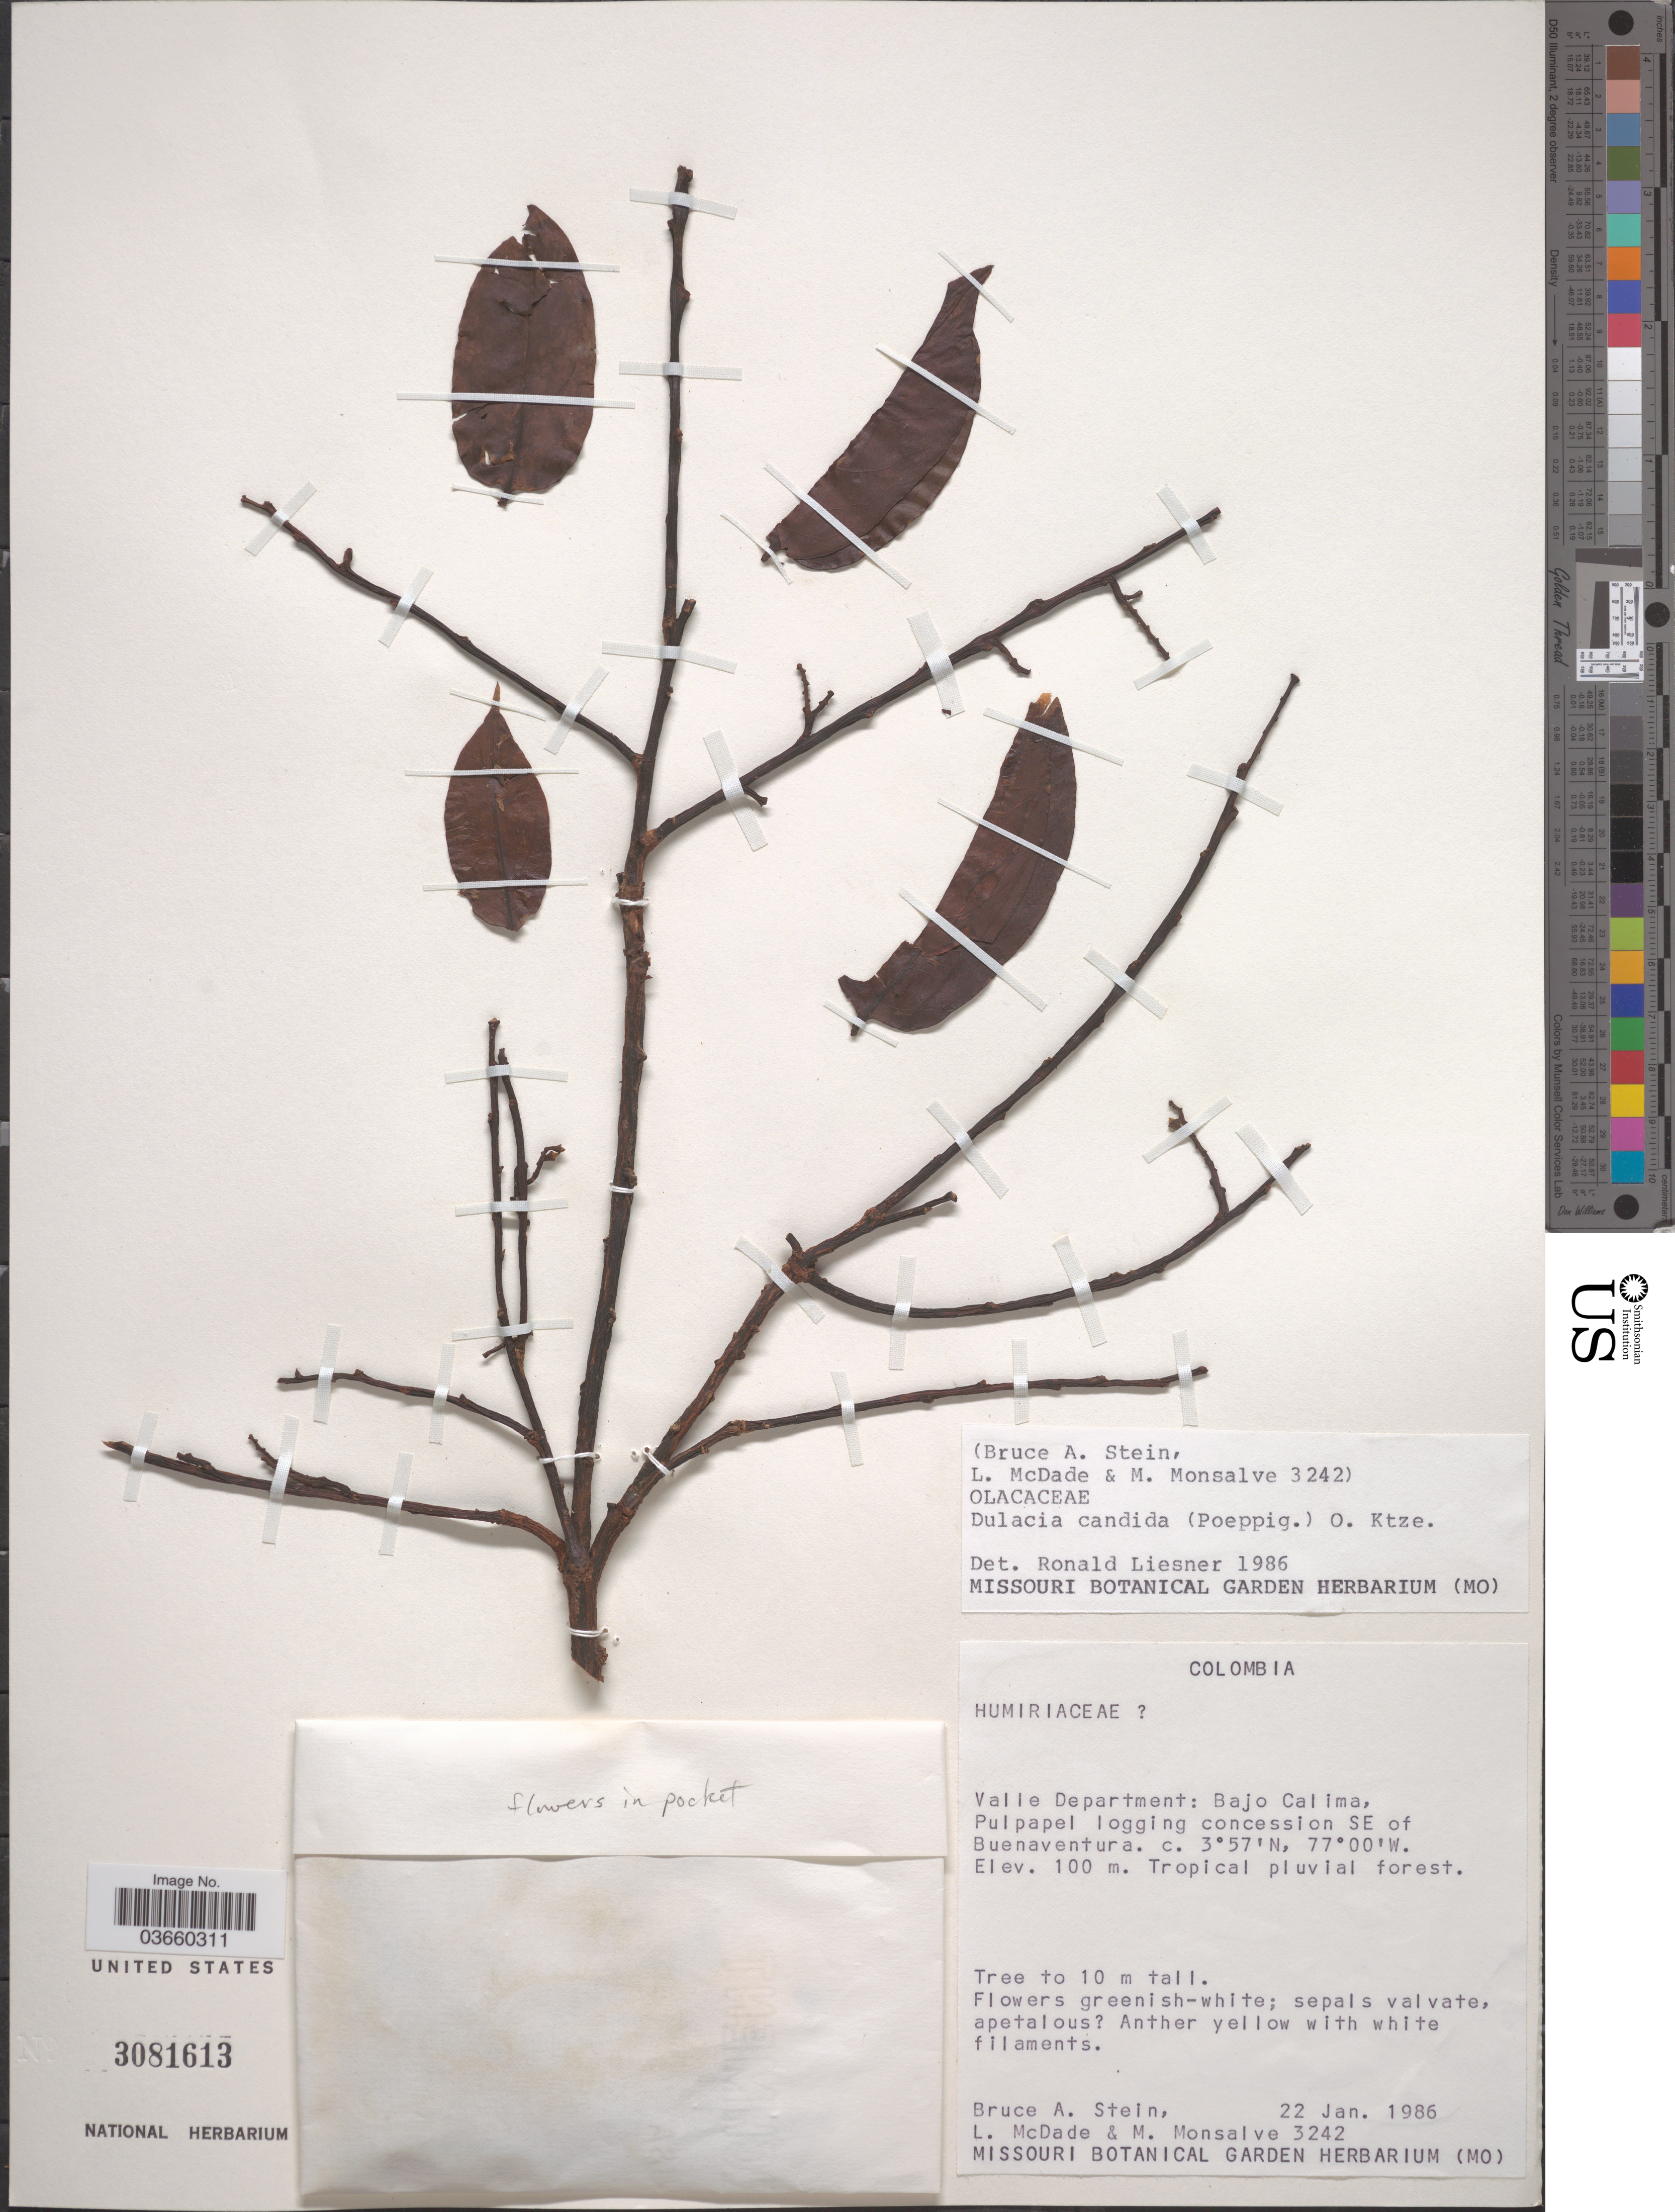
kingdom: Plantae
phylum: Tracheophyta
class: Magnoliopsida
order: Santalales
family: Olacaceae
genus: Dulacia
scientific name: Dulacia candida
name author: (Poepp.) Kuntze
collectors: B. A. Stein, L. McDade & M. Monsalve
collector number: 3242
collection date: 1986-01-22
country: Colombia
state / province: Valle del Cauca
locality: Valle Department: Bajo Calima, Pulpapel logging concession SE of Buenaventura.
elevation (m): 100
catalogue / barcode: US 3081613